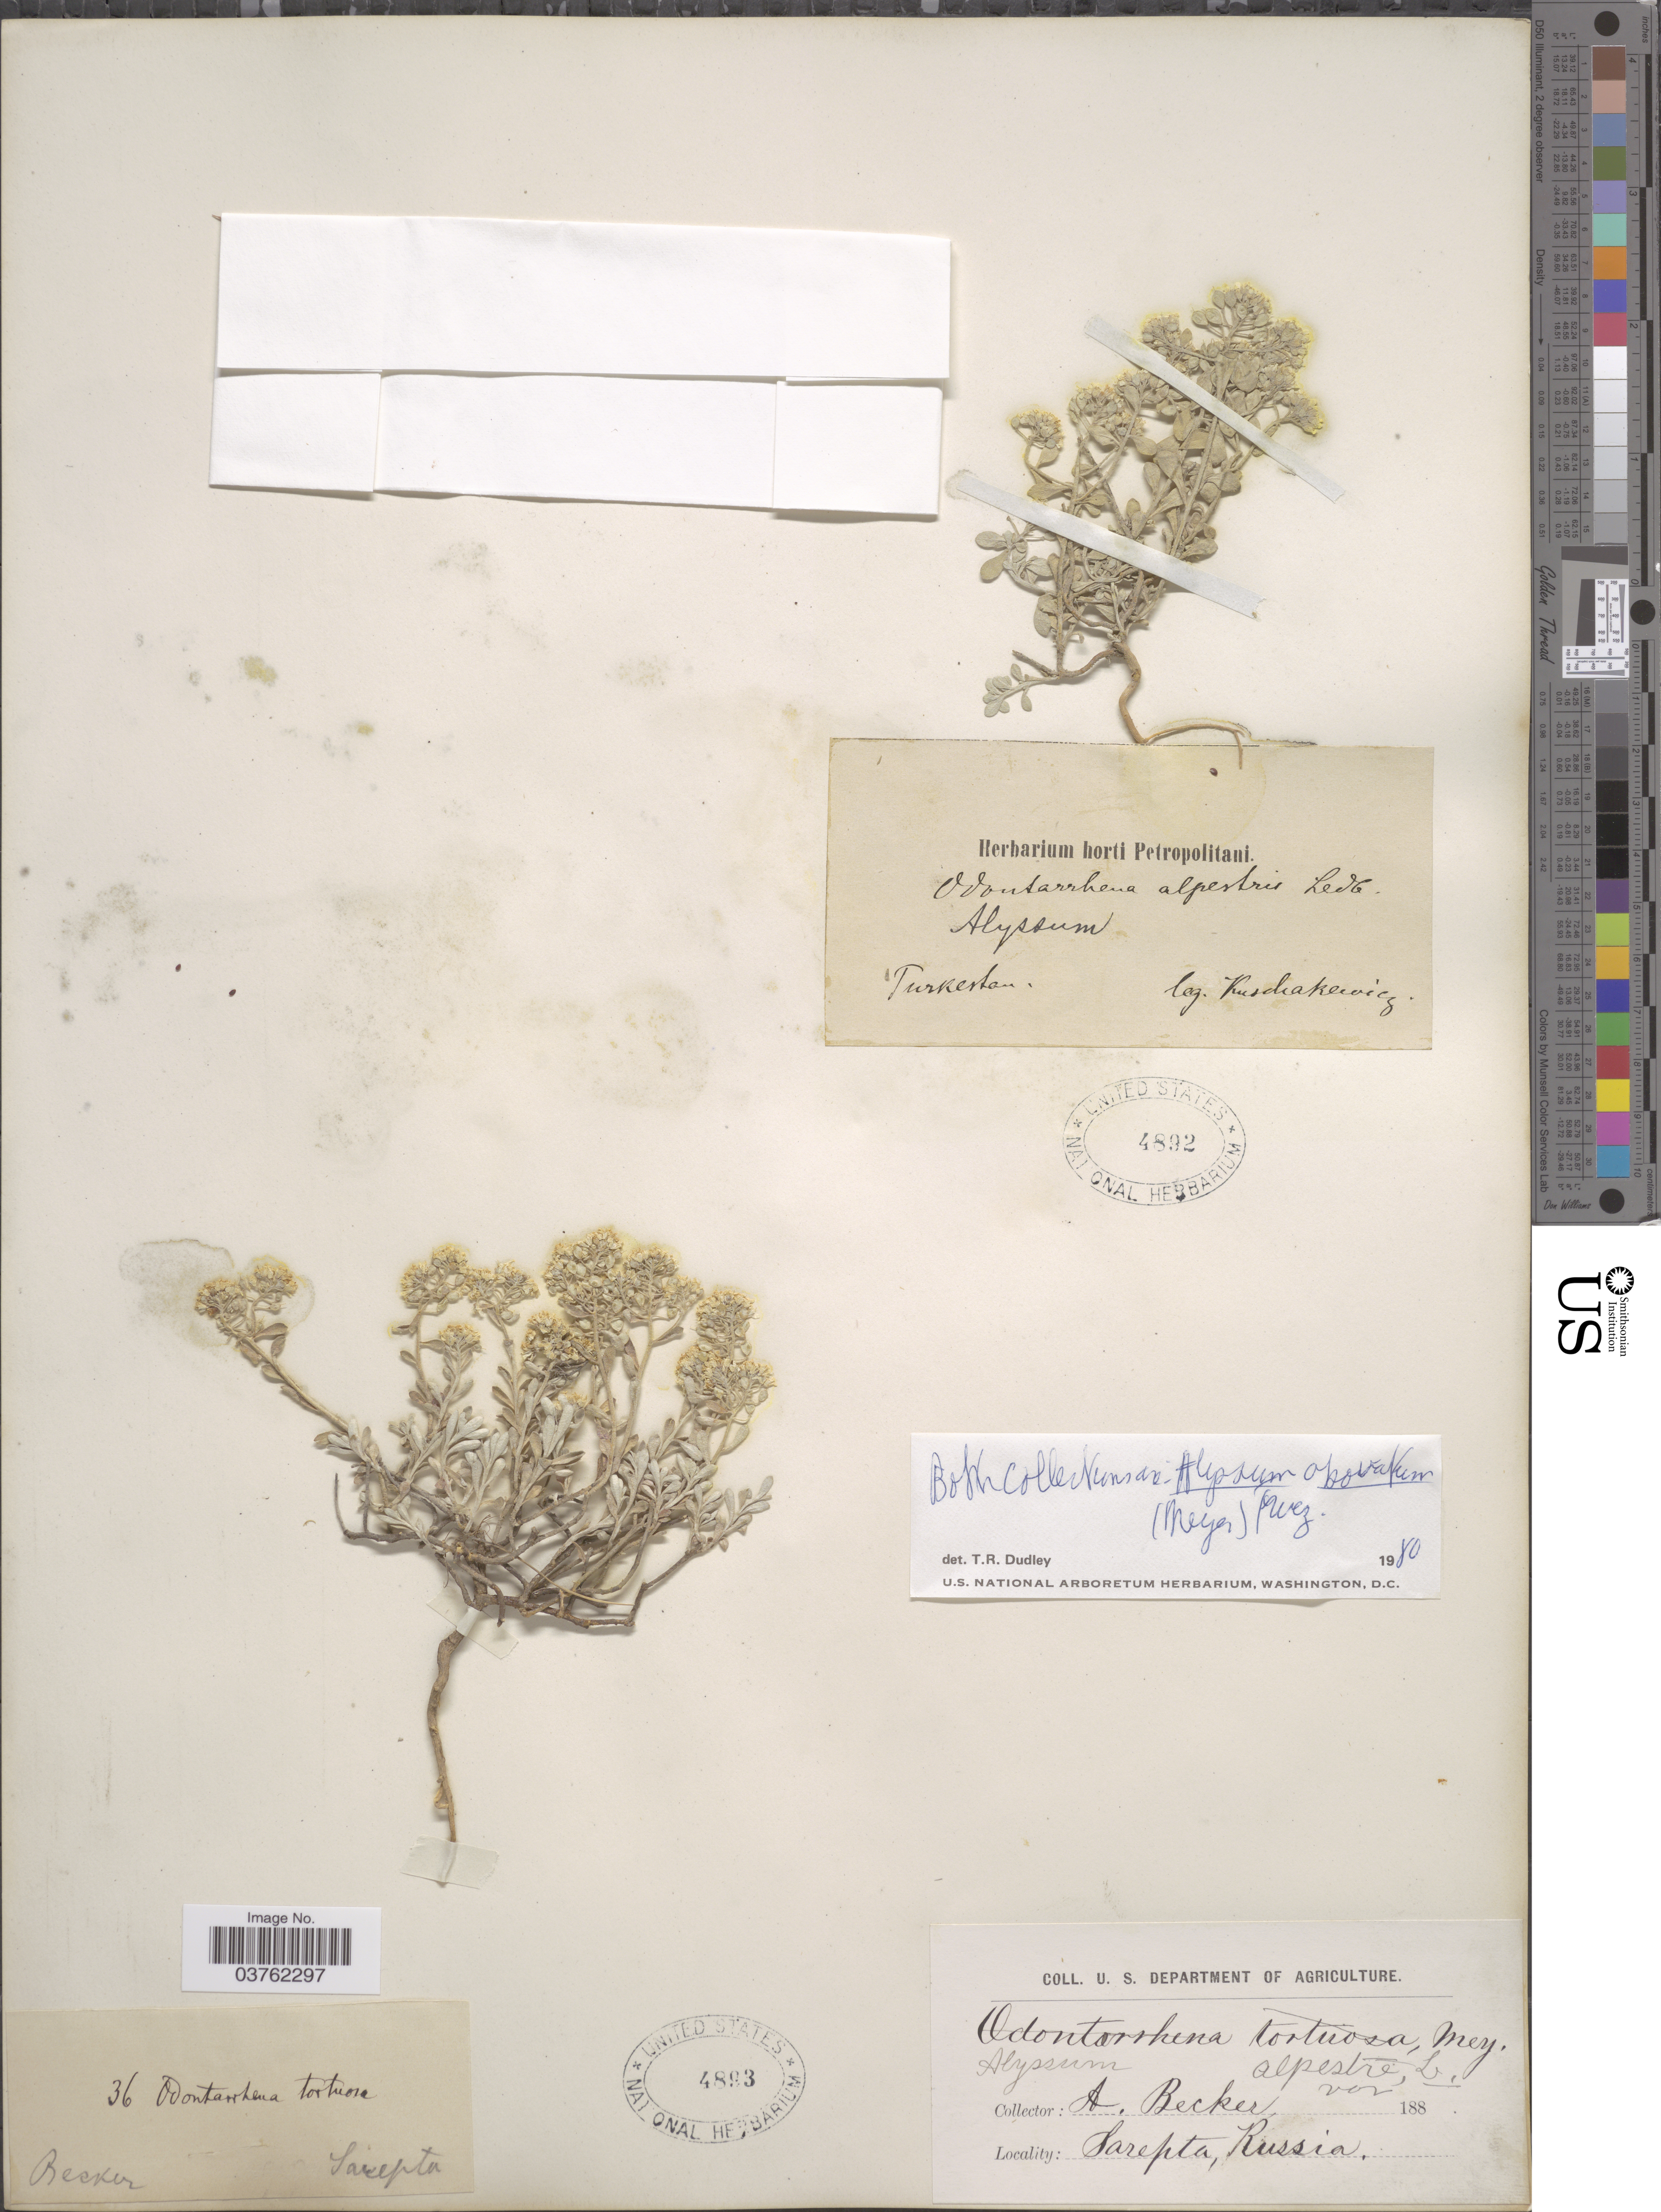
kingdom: Plantae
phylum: Tracheophyta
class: Magnoliopsida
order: Brassicales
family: Brassicaceae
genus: Alyssum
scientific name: Alyssum obovatum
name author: (C.A. Mey.) Turcz.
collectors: -. Kuschakewicz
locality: Turkestan.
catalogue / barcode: US 4892